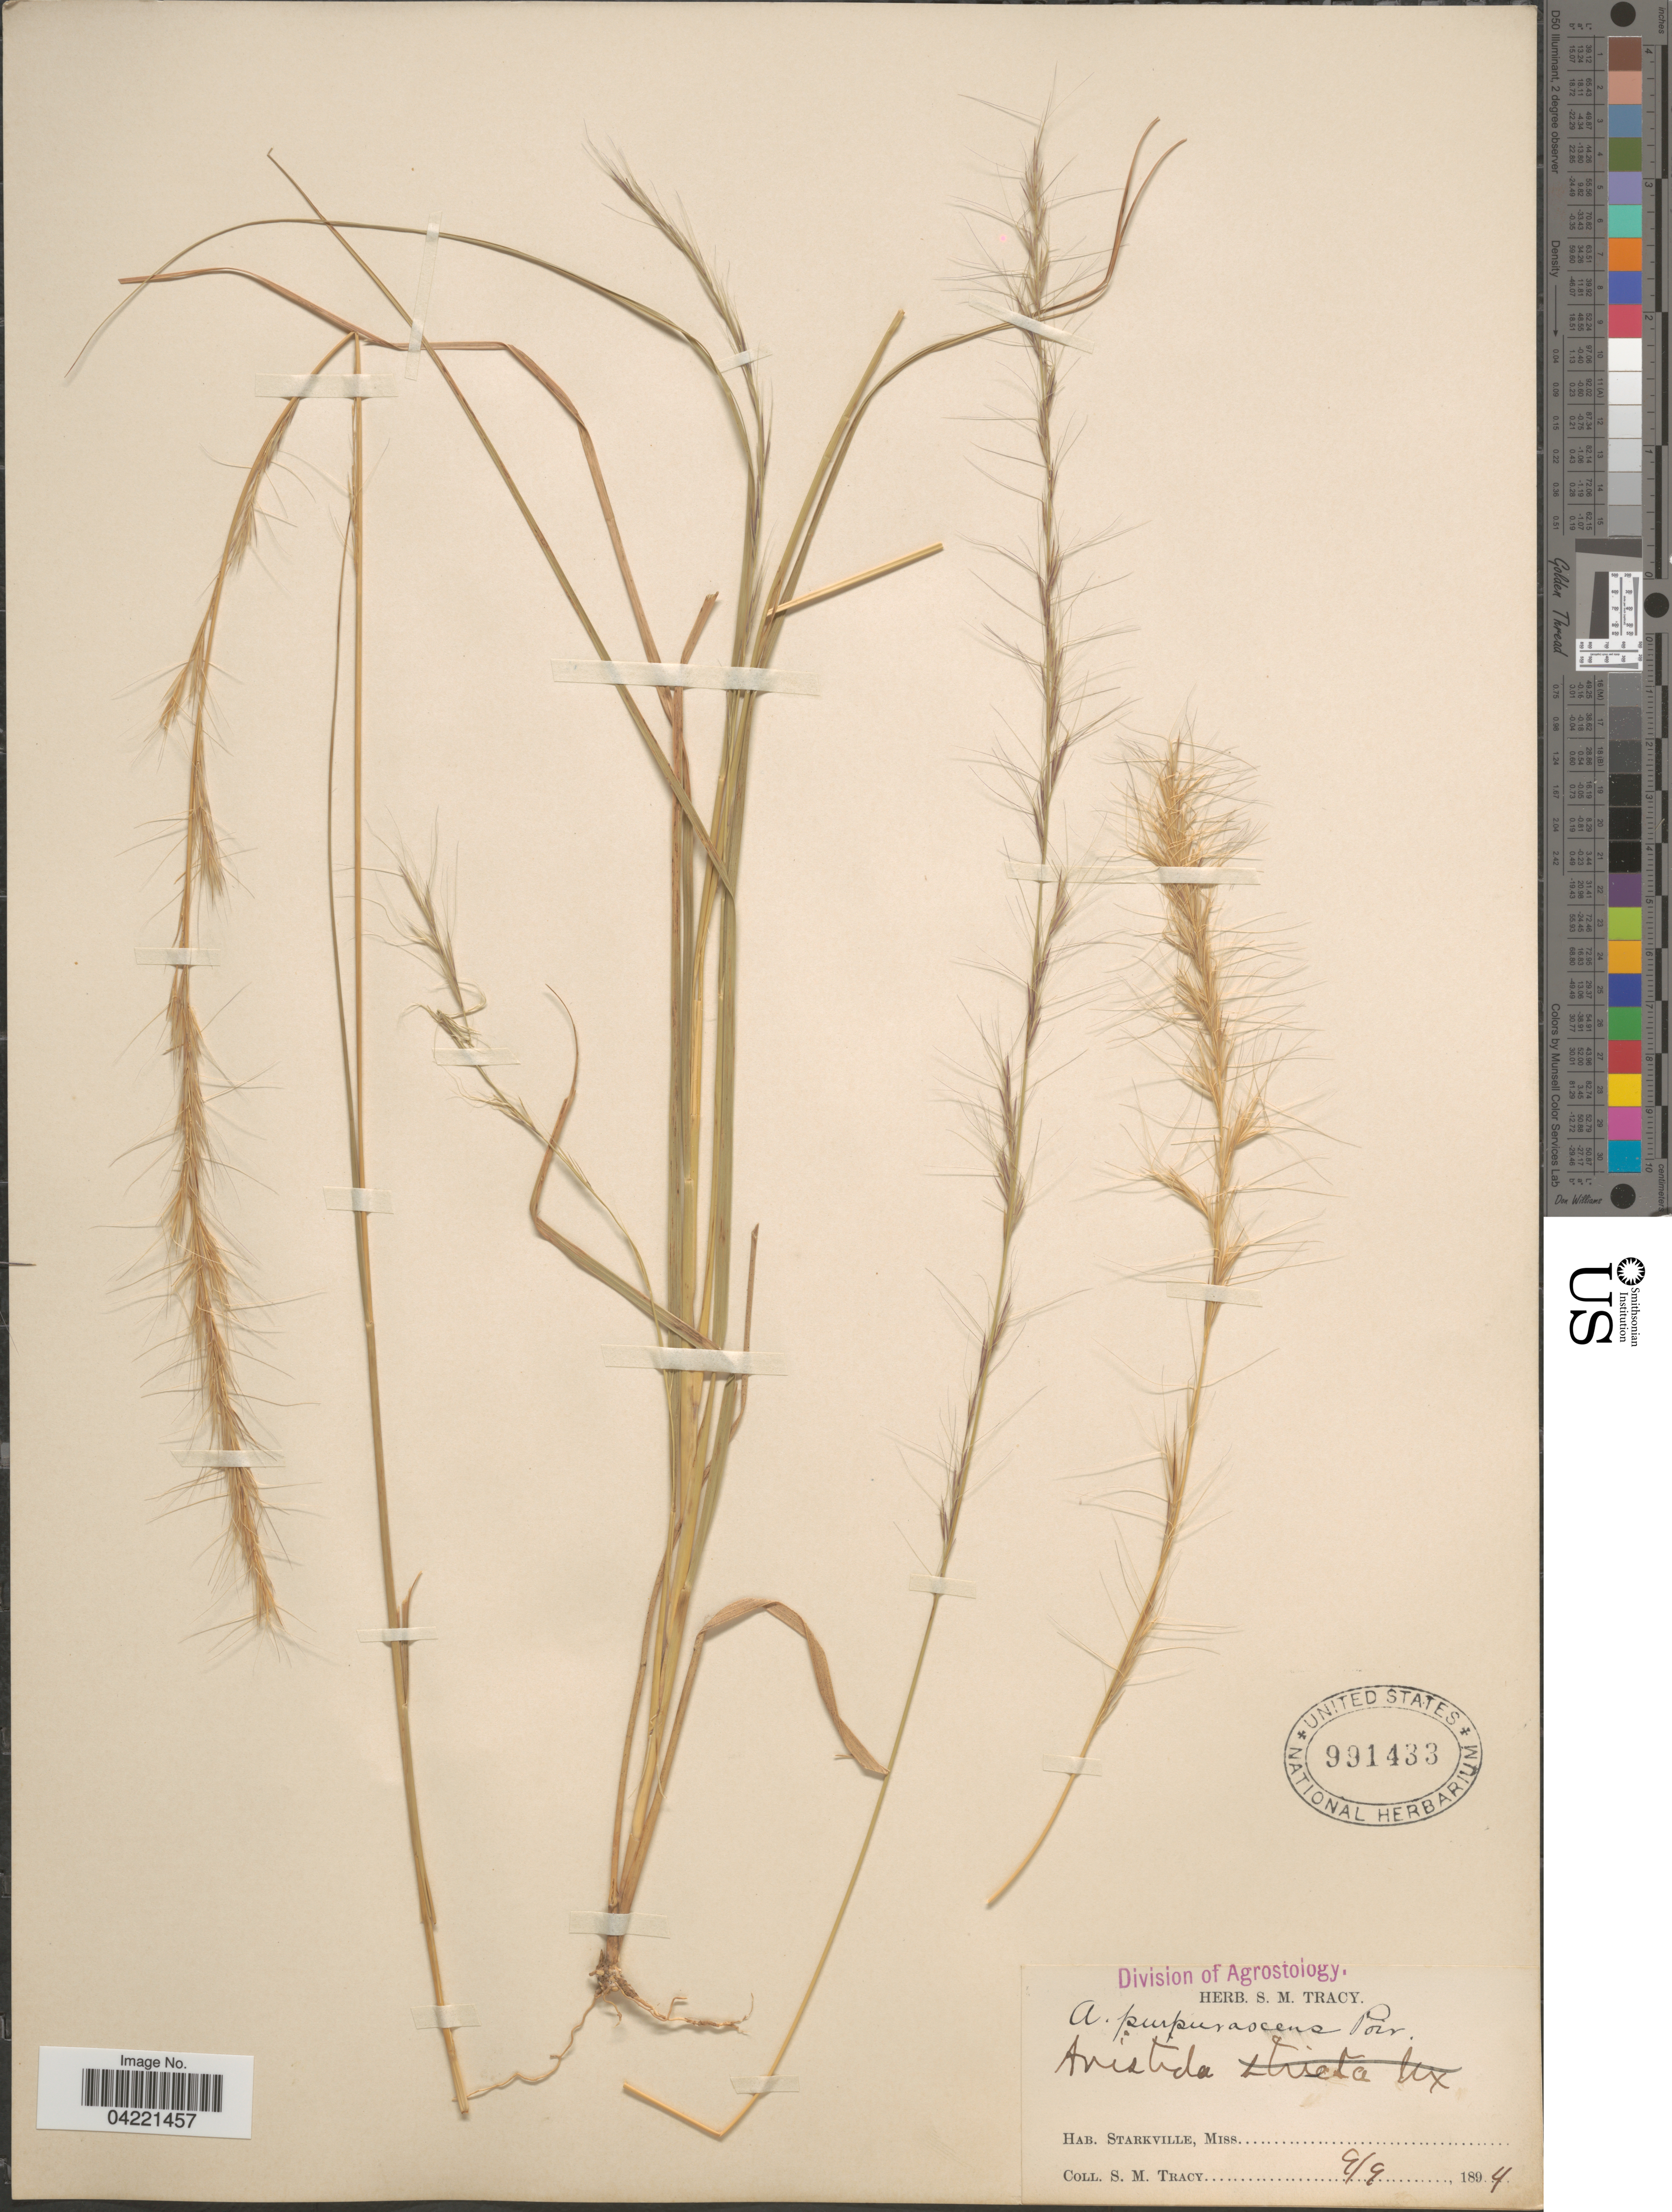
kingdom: Plantae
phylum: Tracheophyta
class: Liliopsida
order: Poales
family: Poaceae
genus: Aristida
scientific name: Aristida purpurascens var. purpurescens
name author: Poir.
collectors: S. M. Tracy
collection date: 1894-09-09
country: United States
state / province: Mississippi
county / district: Oktibbeha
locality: Starkville.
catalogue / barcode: US 991433